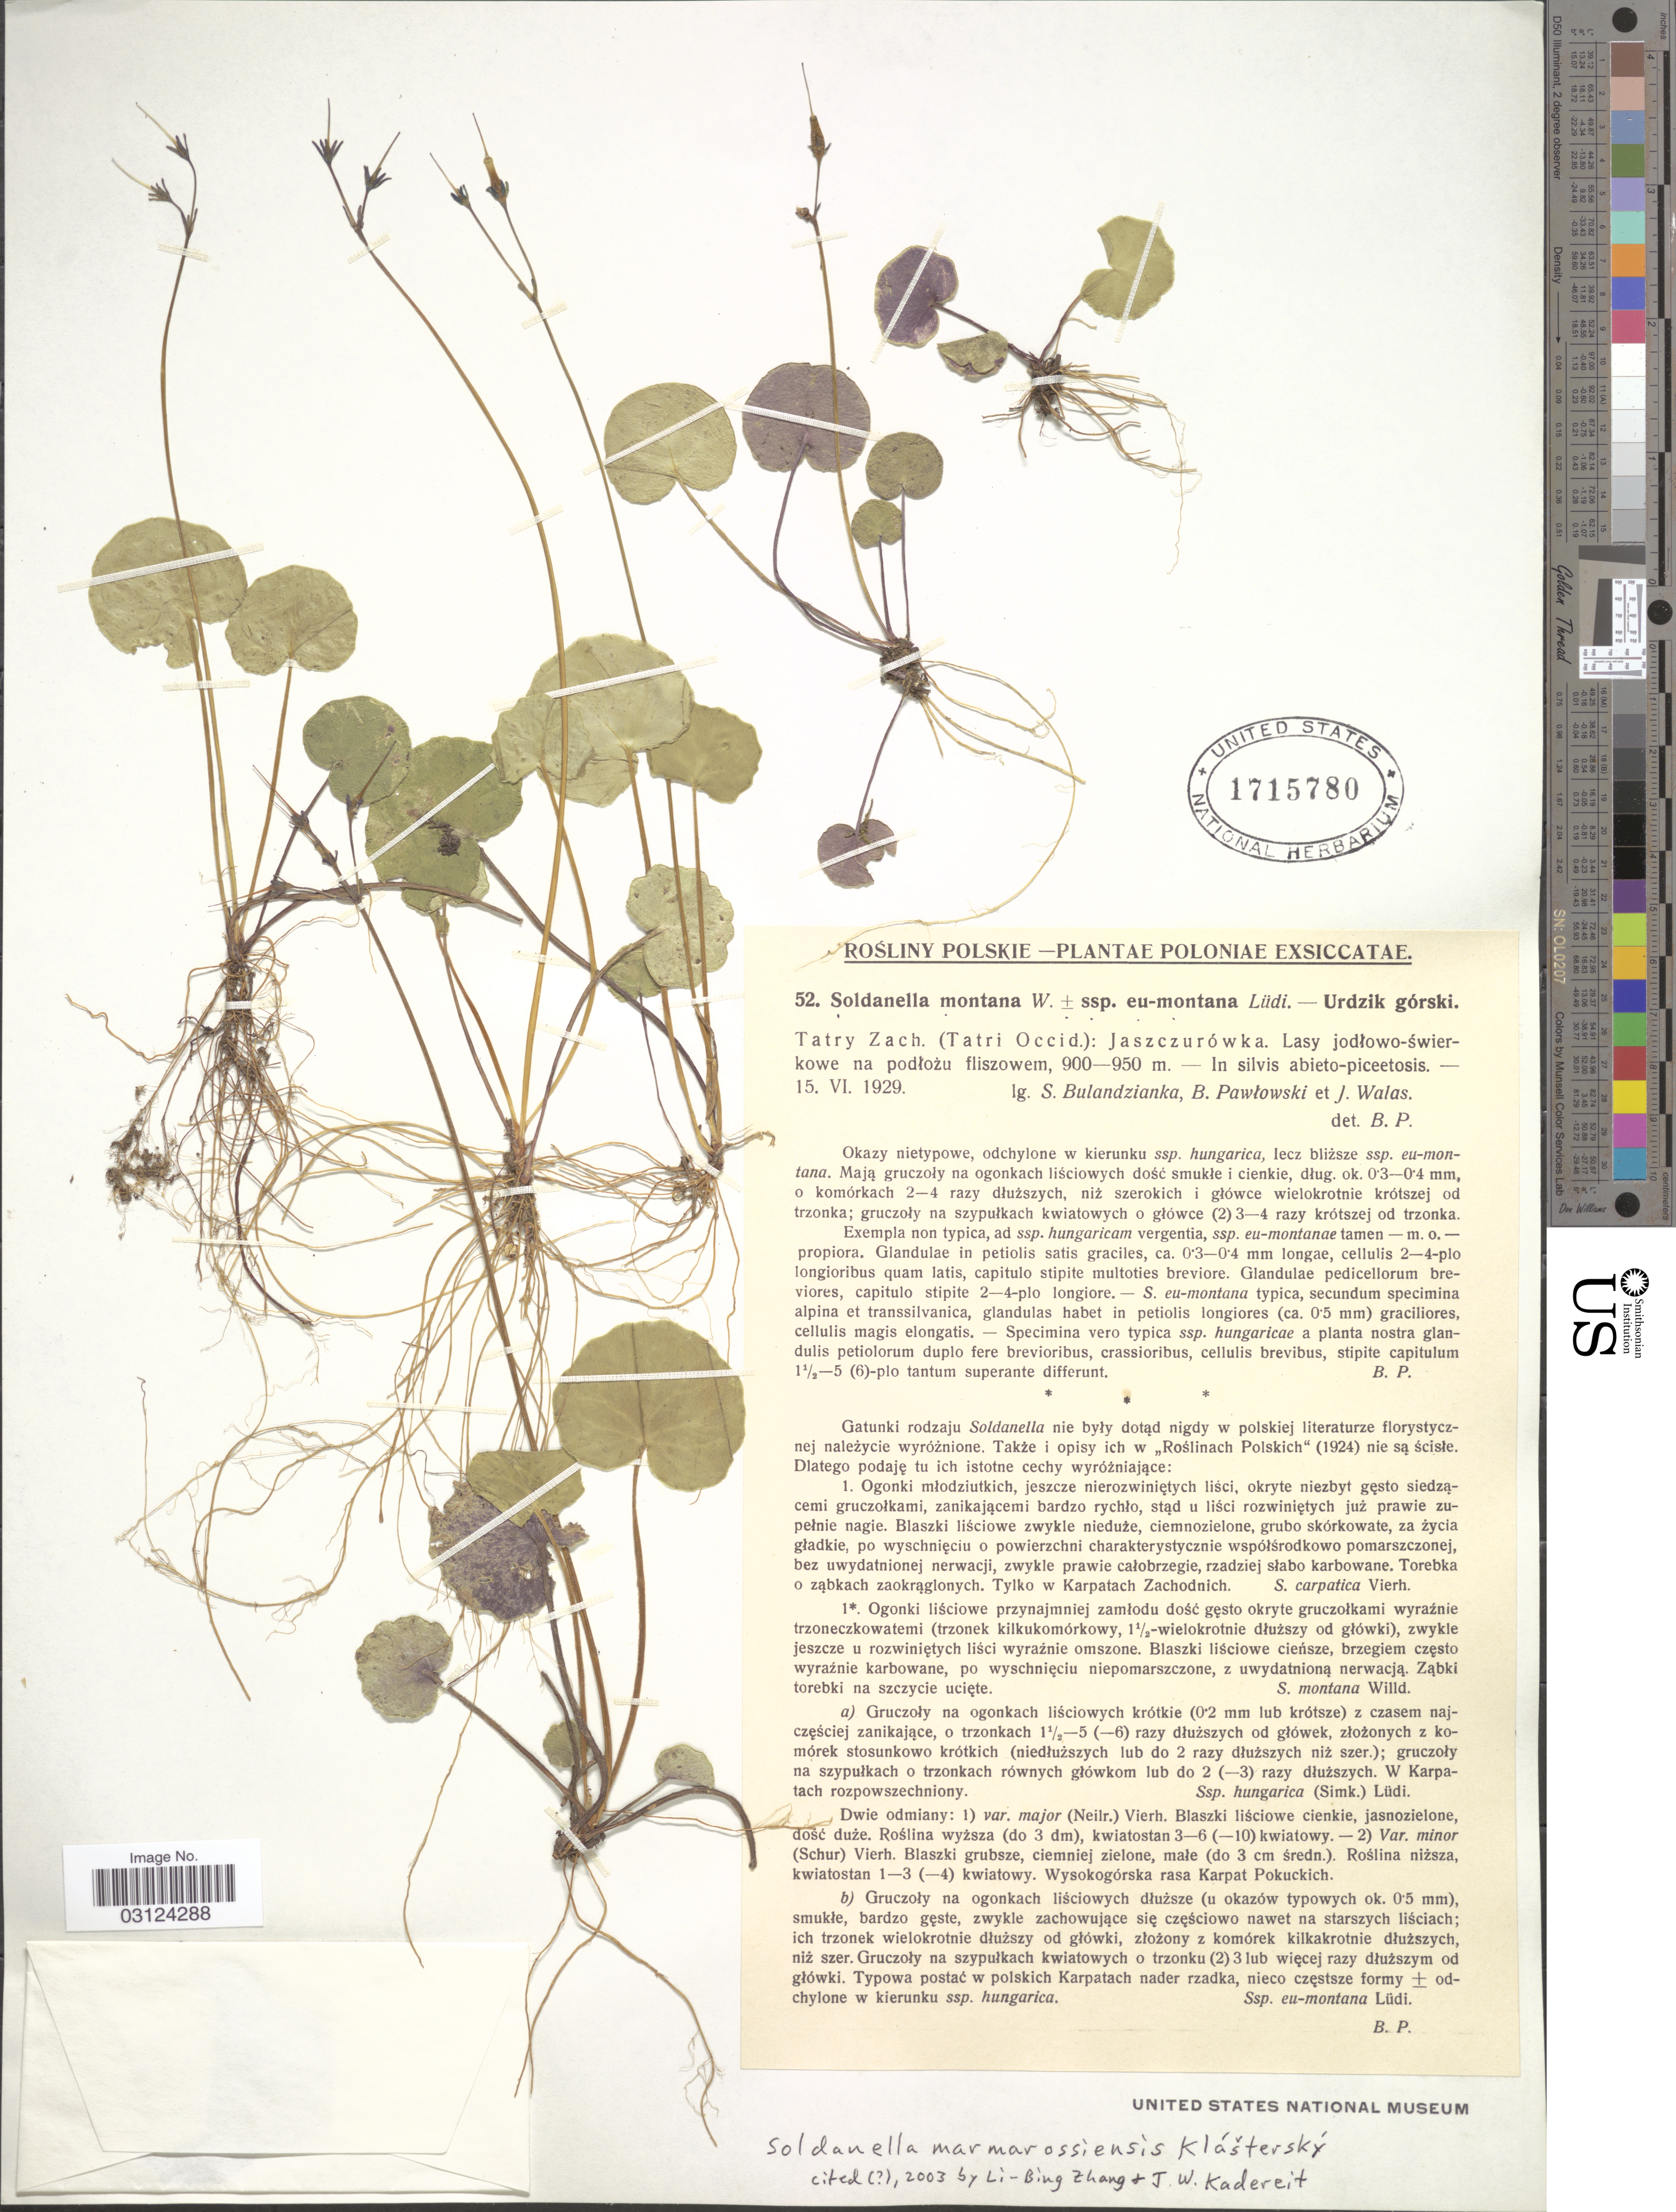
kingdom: Plantae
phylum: Tracheophyta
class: Magnoliopsida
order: Ericales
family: Primulaceae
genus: Soldanella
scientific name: Soldanella marmarossiensis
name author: Klášt.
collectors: S. Bulandzianka, B. Pawlowski & J. Walas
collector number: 52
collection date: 1929-06-15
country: Poland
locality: Tatry Zach. (Tatri Occid.): Jaszczurówka. Lasy jodlowo-swierkowe na podlozu fliszowem.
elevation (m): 900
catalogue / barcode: US 1715780